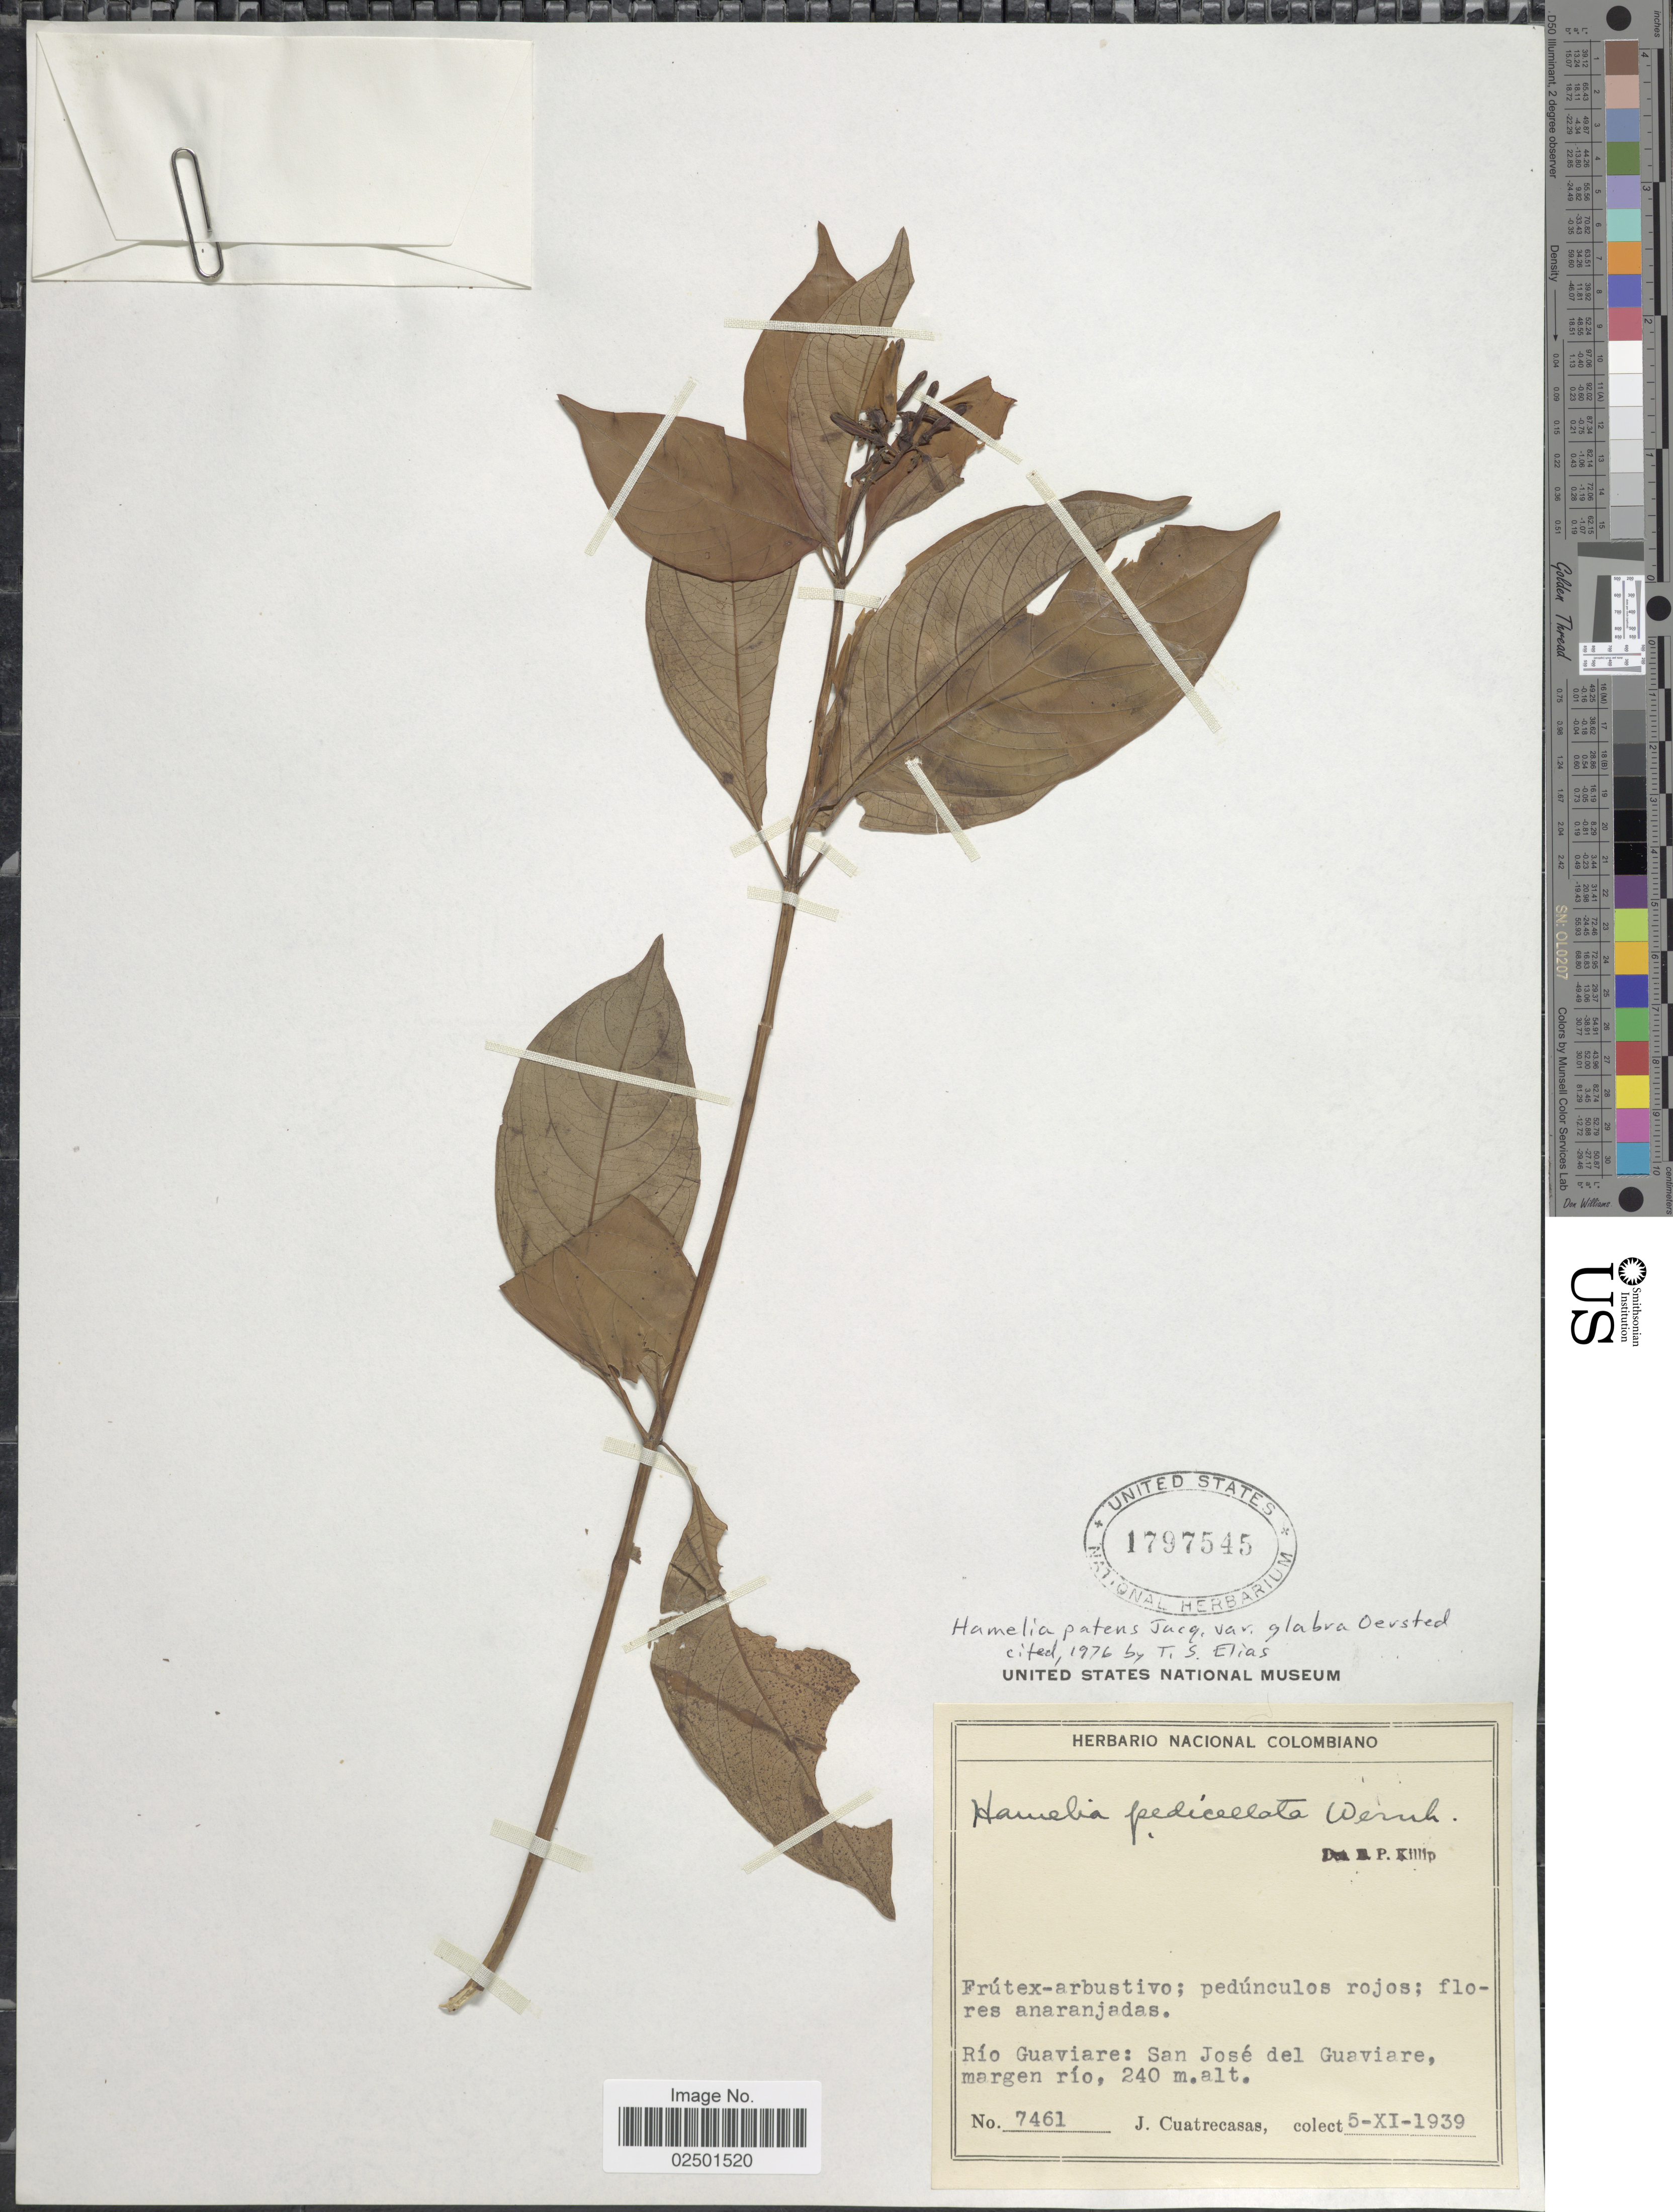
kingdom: Plantae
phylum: Tracheophyta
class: Magnoliopsida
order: Gentianales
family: Rubiaceae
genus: Hamelia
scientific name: Hamelia patens var. glabra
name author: Oerst.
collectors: J. Cuatrecasas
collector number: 7461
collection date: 1939-11-05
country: Colombia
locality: Rio Guaviare: San Jose del Guaviare, margen rio.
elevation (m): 240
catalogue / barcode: US 1797545